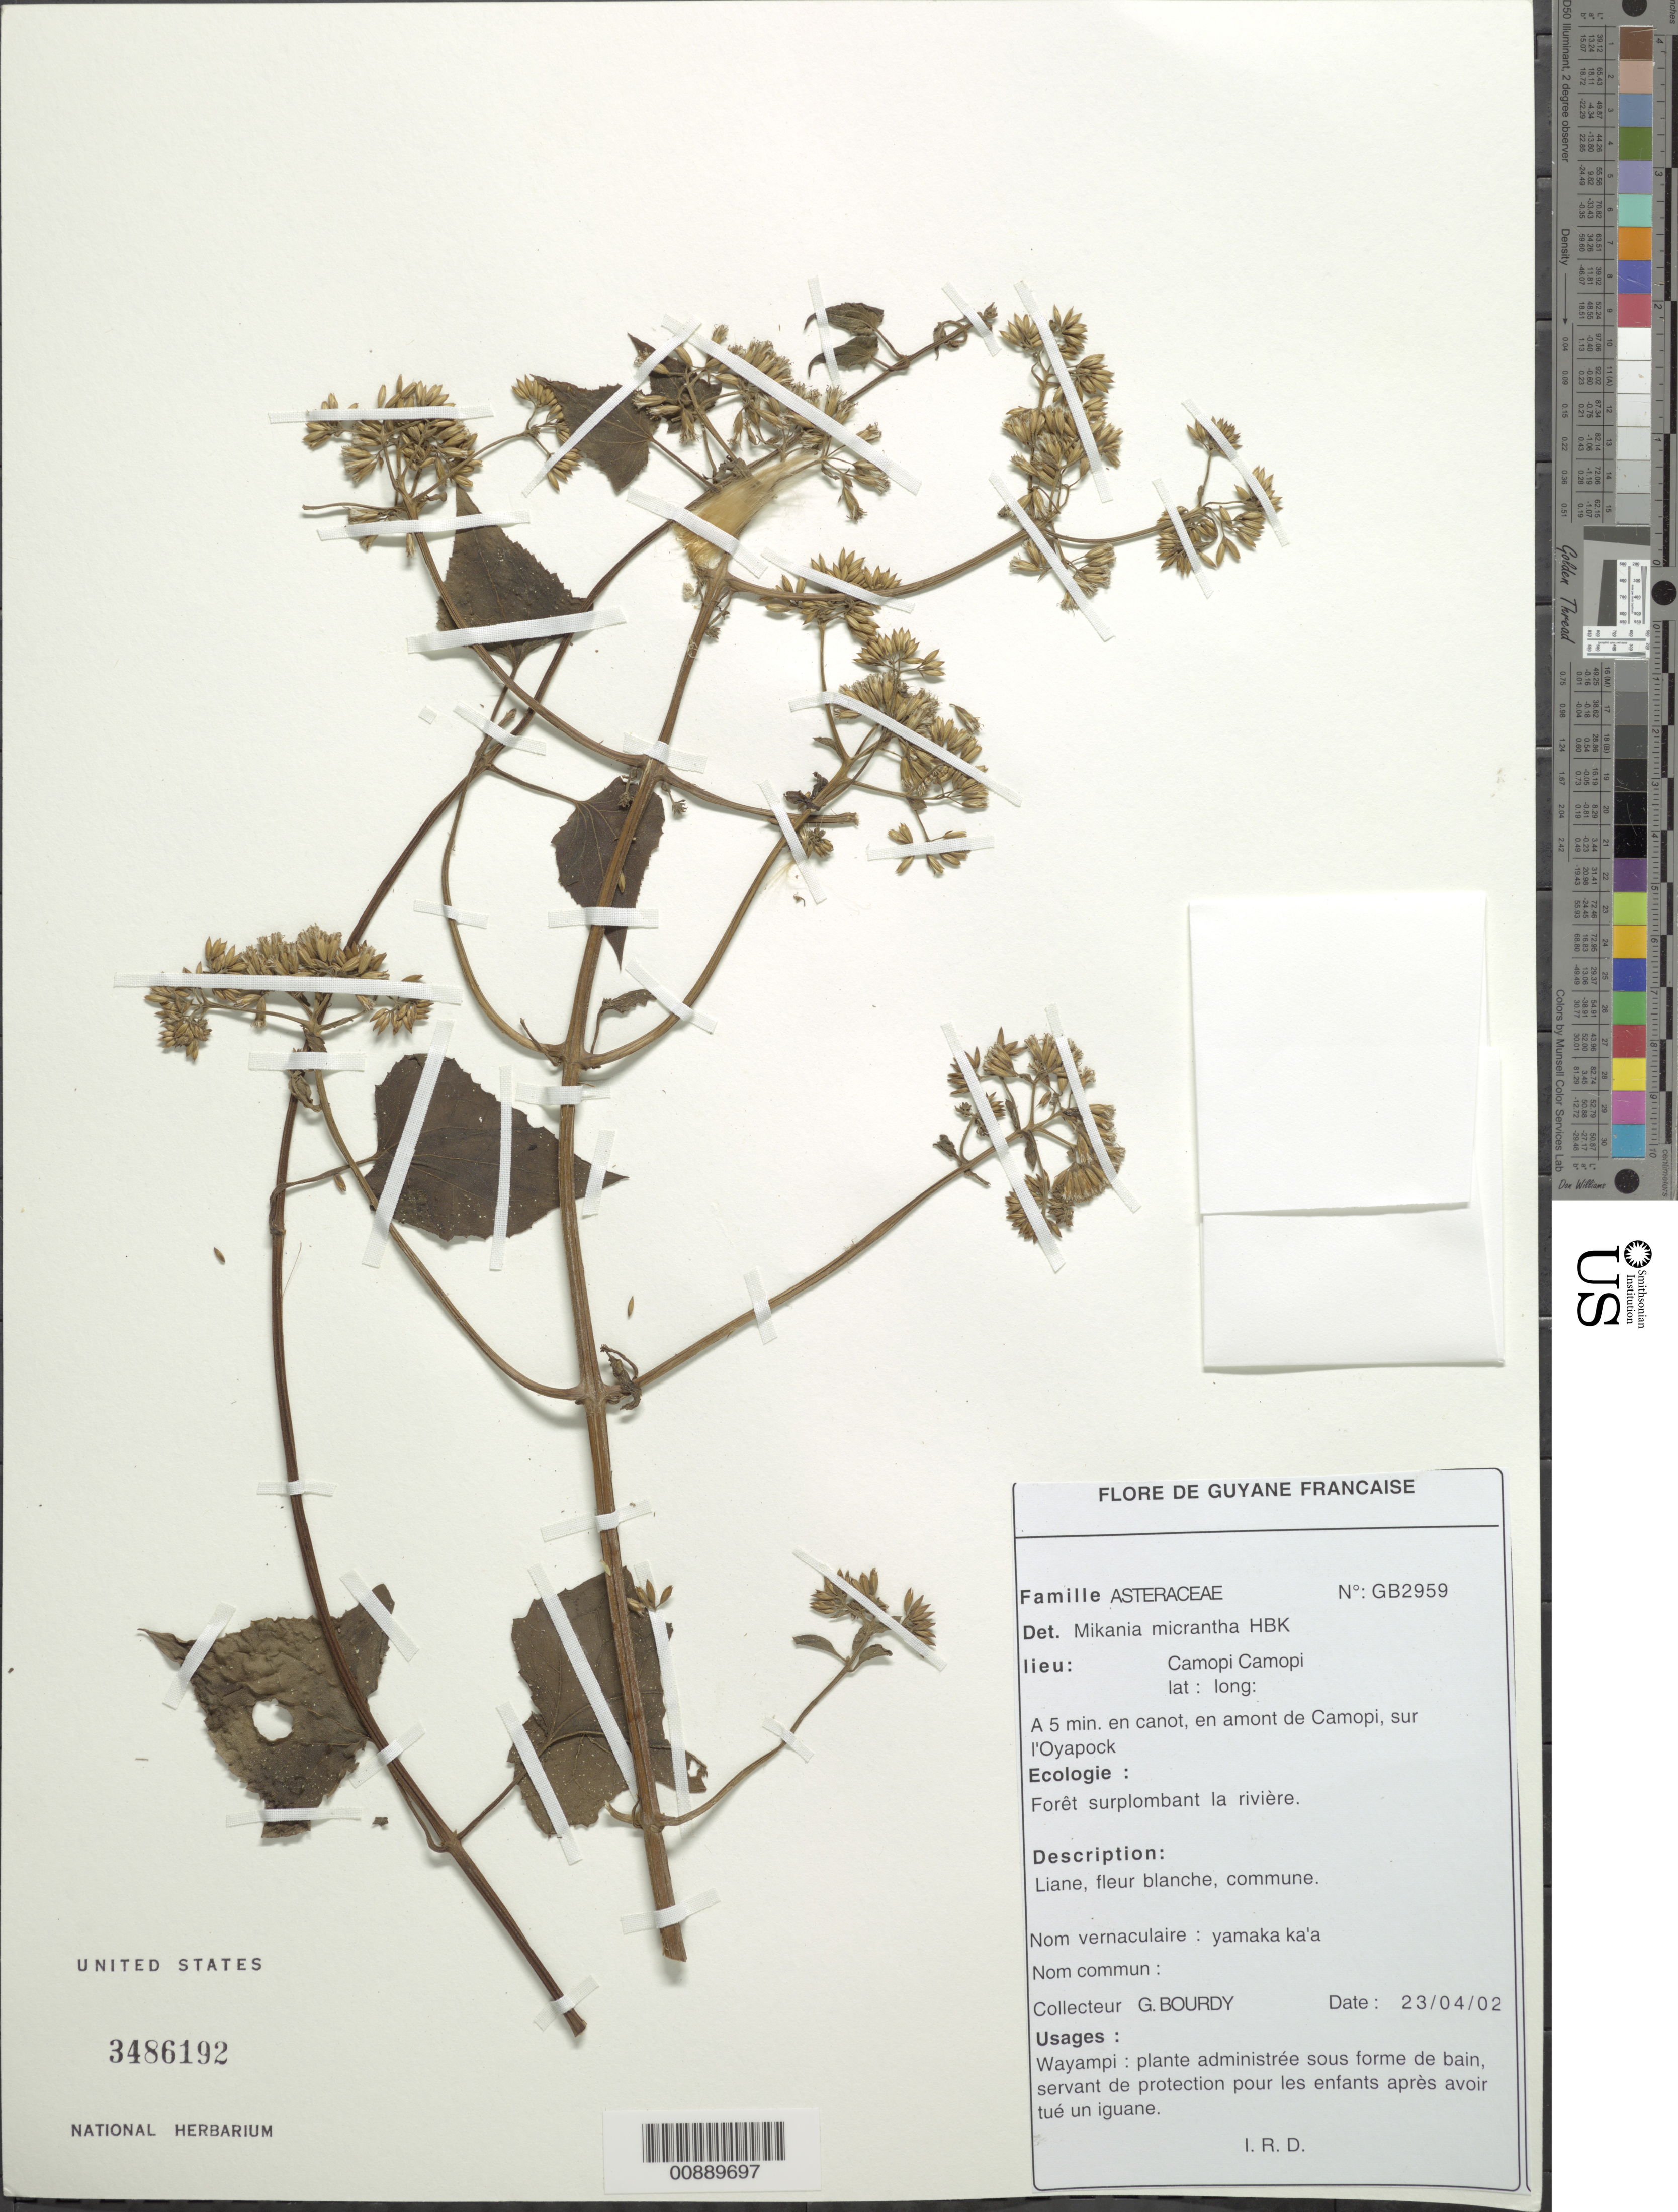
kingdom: Plantae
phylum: Tracheophyta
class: Magnoliopsida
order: Asterales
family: Asteraceae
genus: Mikania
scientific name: Mikania micrantha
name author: Kunth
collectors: G. Bourdy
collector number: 2959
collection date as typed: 23-Apr-02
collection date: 2002-04-23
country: French Guiana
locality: Camopi Camopi, 5 min. (by boat) upstream from Camopi, sur l'Oyapock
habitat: Forêt surplombant la rivière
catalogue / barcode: US 3486192